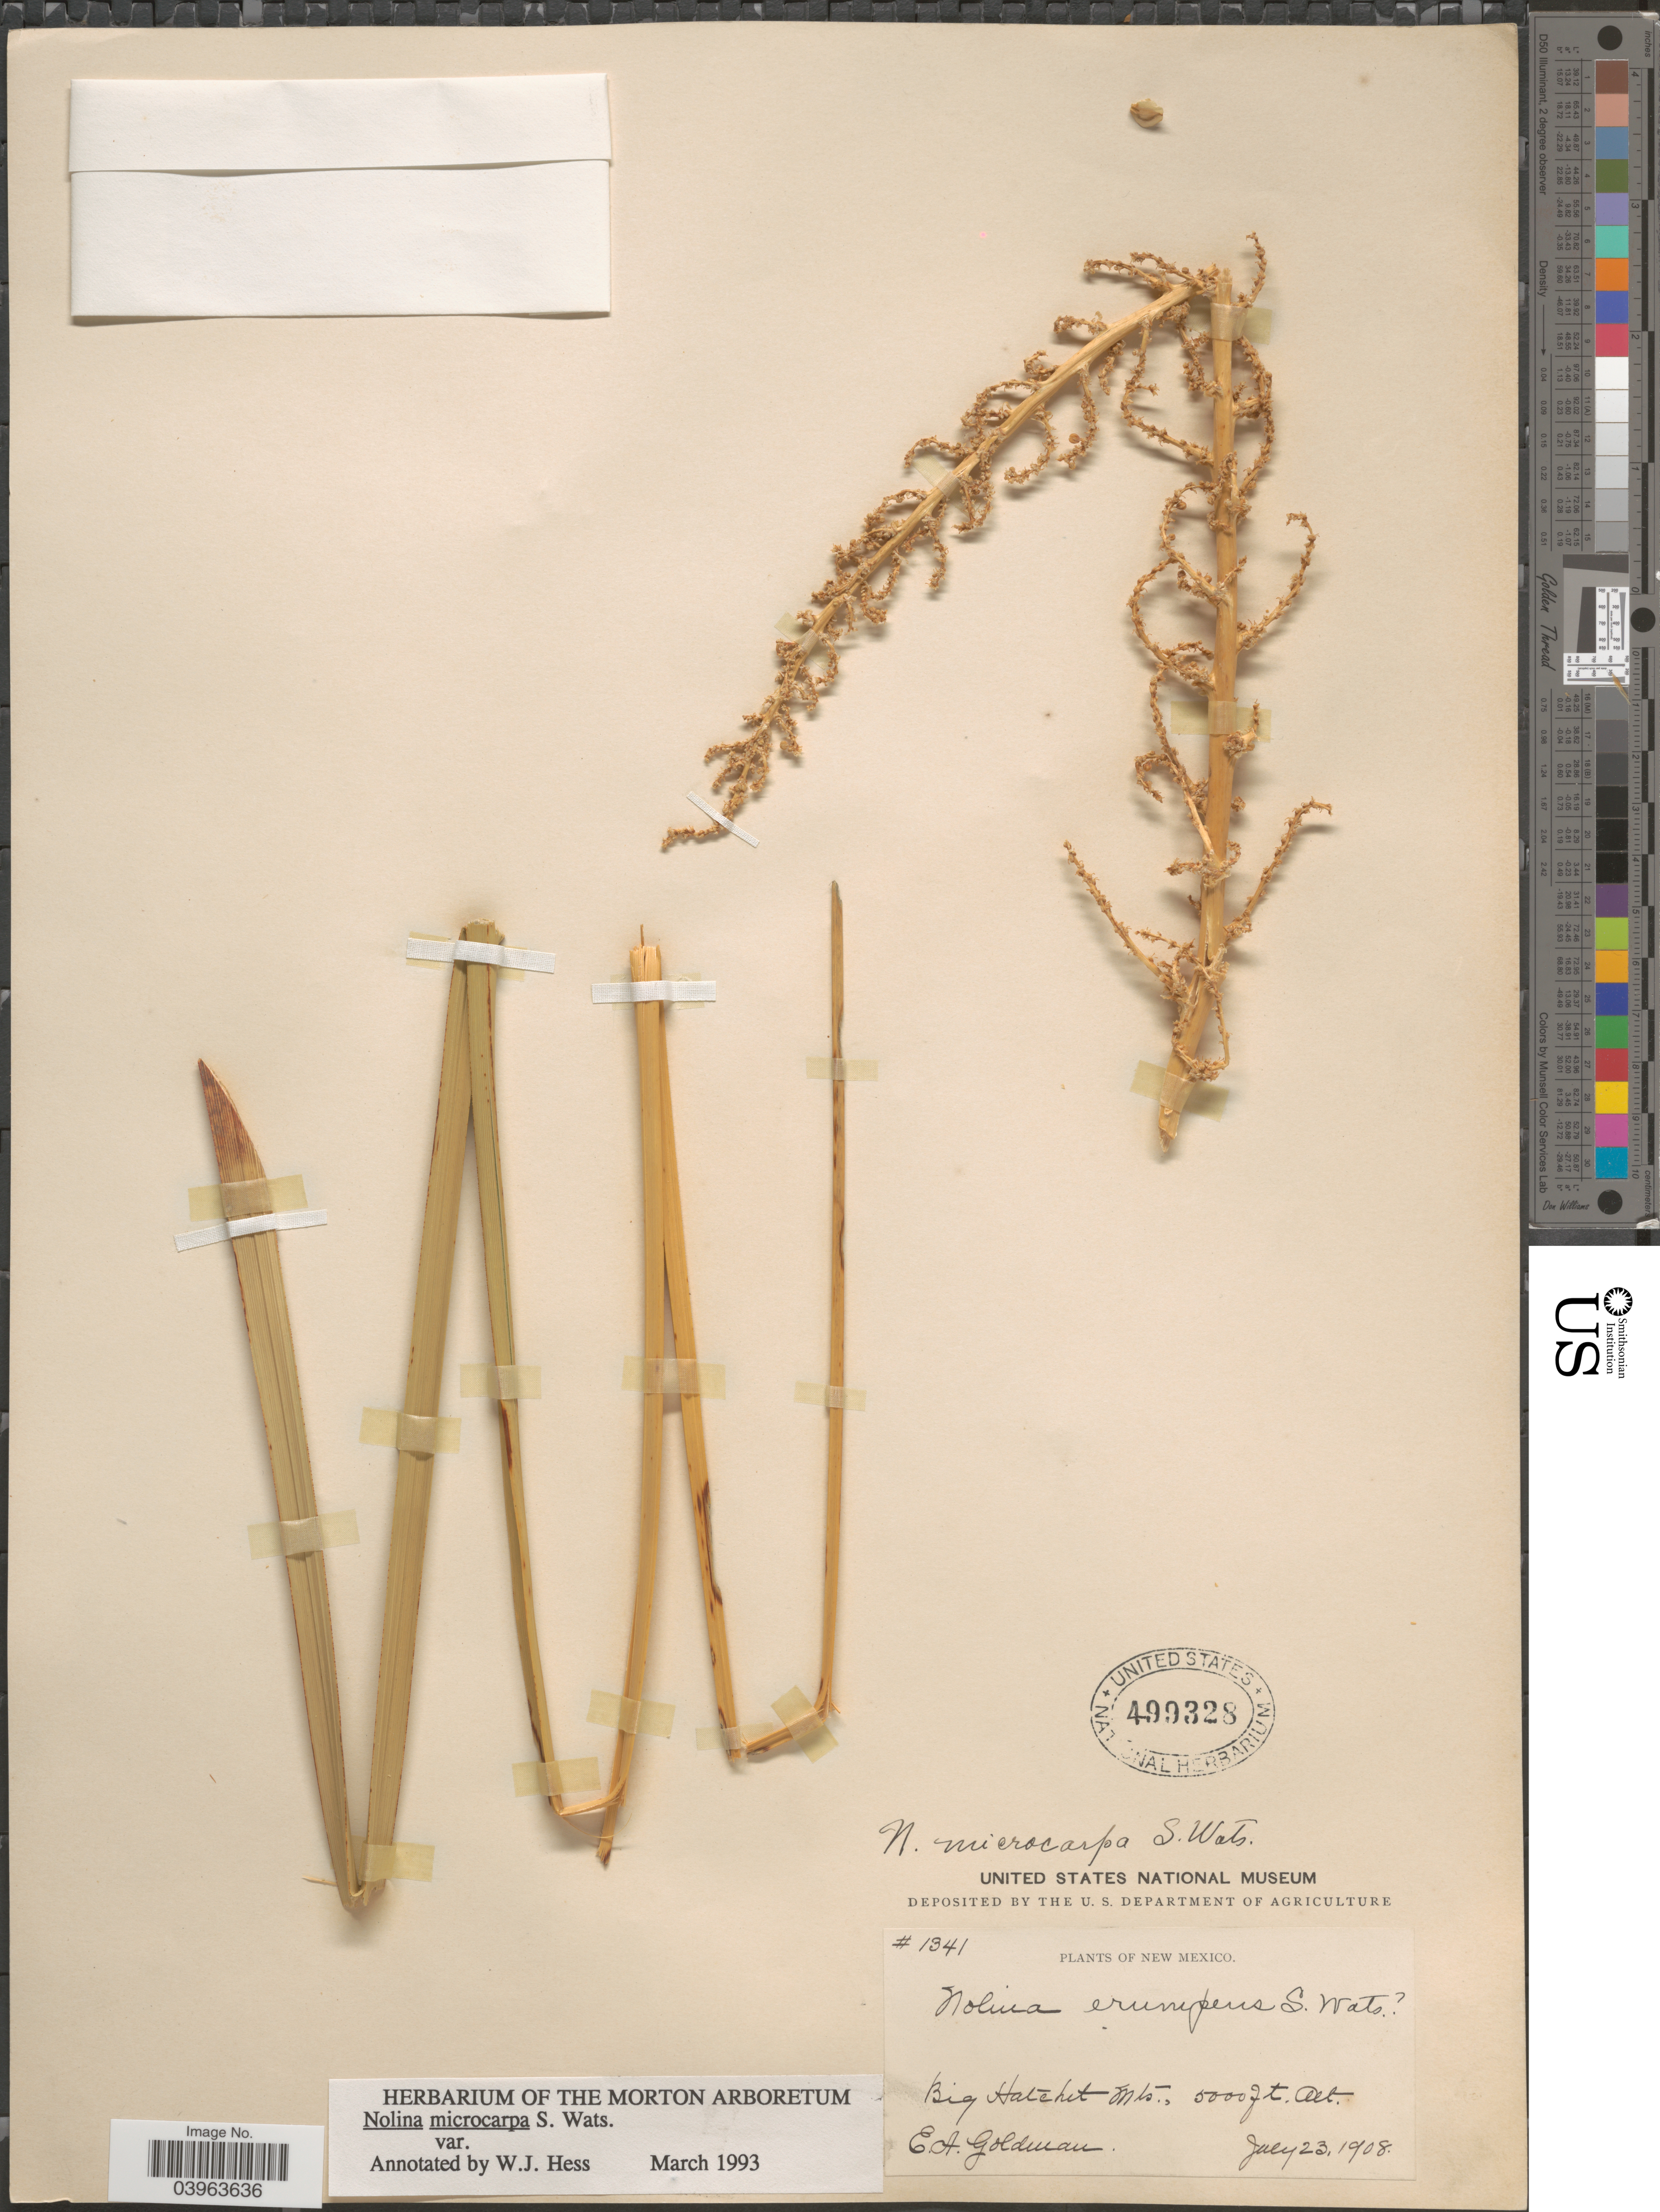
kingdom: Plantae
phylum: Tracheophyta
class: Liliopsida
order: Asparagales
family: Asparagaceae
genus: Nolina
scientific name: Nolina microcarpa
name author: S. Watson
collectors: E. A. Goldman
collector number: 1341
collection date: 1908-07-23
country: United States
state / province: New Mexico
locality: Big Hatchet Mts.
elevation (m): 1524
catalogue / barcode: US 499328